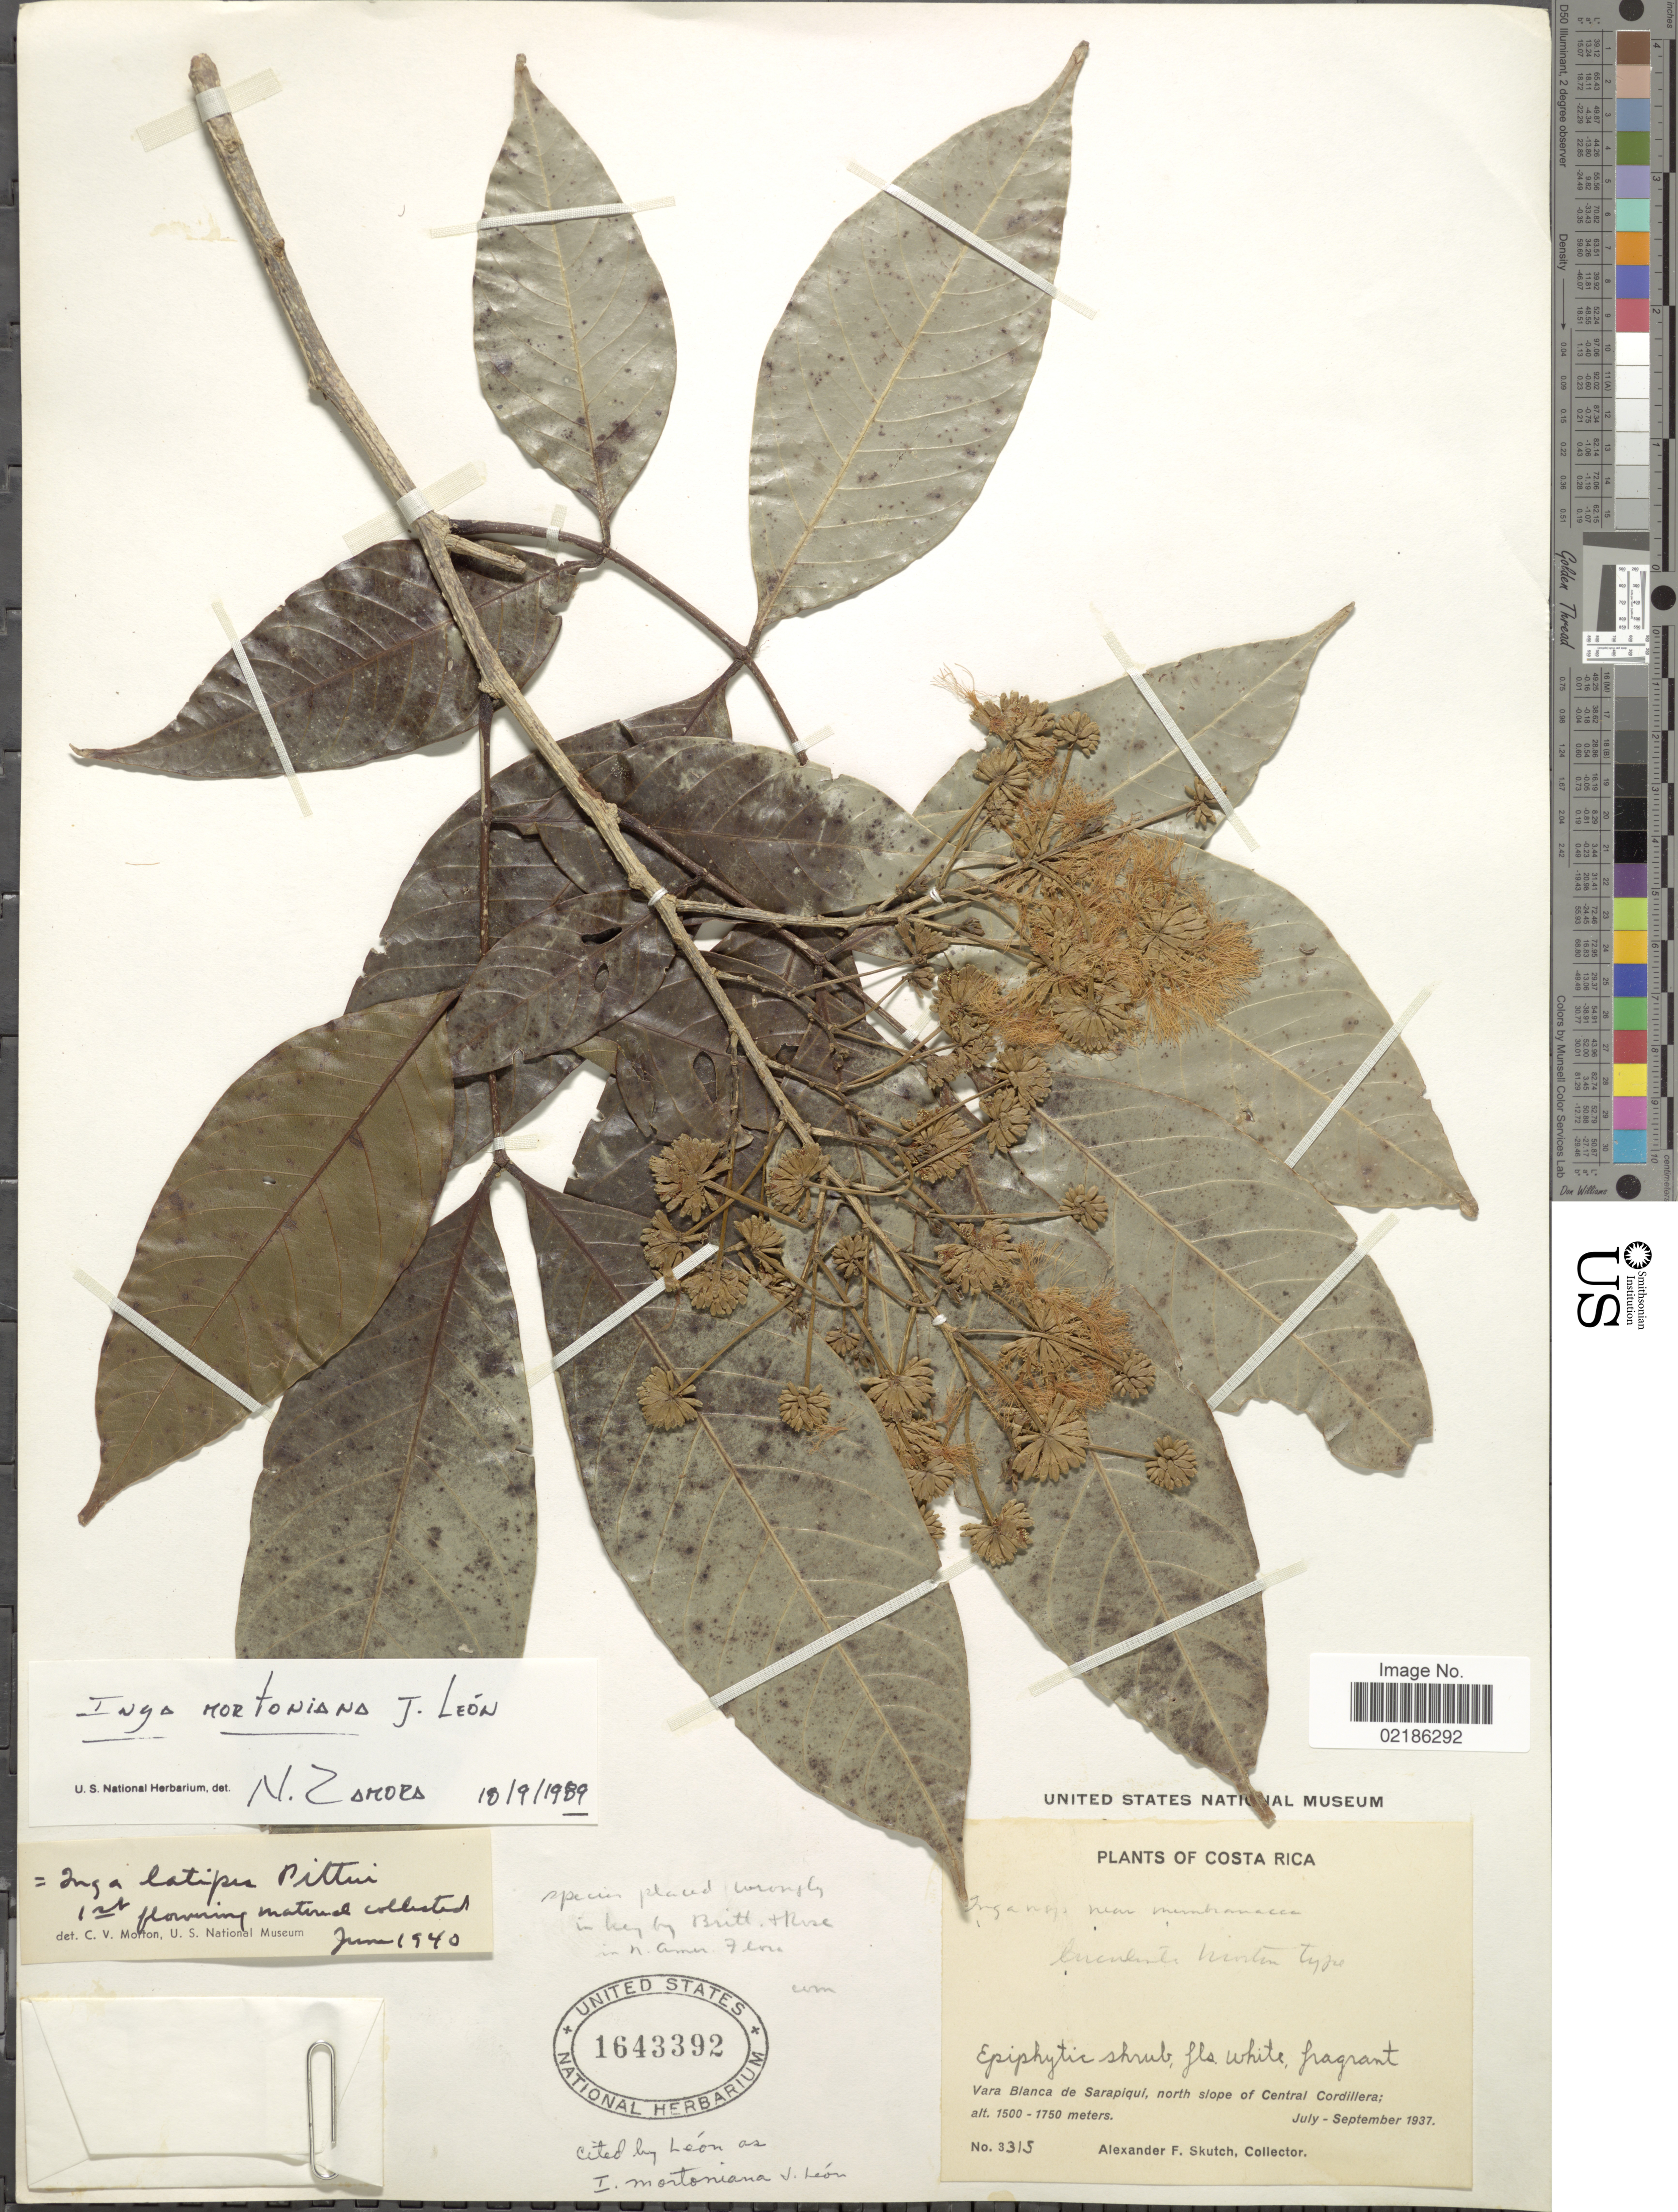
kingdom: Plantae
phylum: Tracheophyta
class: Magnoliopsida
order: Fabales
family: Fabaceae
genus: Inga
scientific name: Inga mortoniana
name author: J. León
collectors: A. F. Skutch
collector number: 3315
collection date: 1937-07/1937-09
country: Costa Rica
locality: Vara Blanca de Sarapiqui, north slope of Central Cordillera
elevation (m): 1500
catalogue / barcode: US 1643392